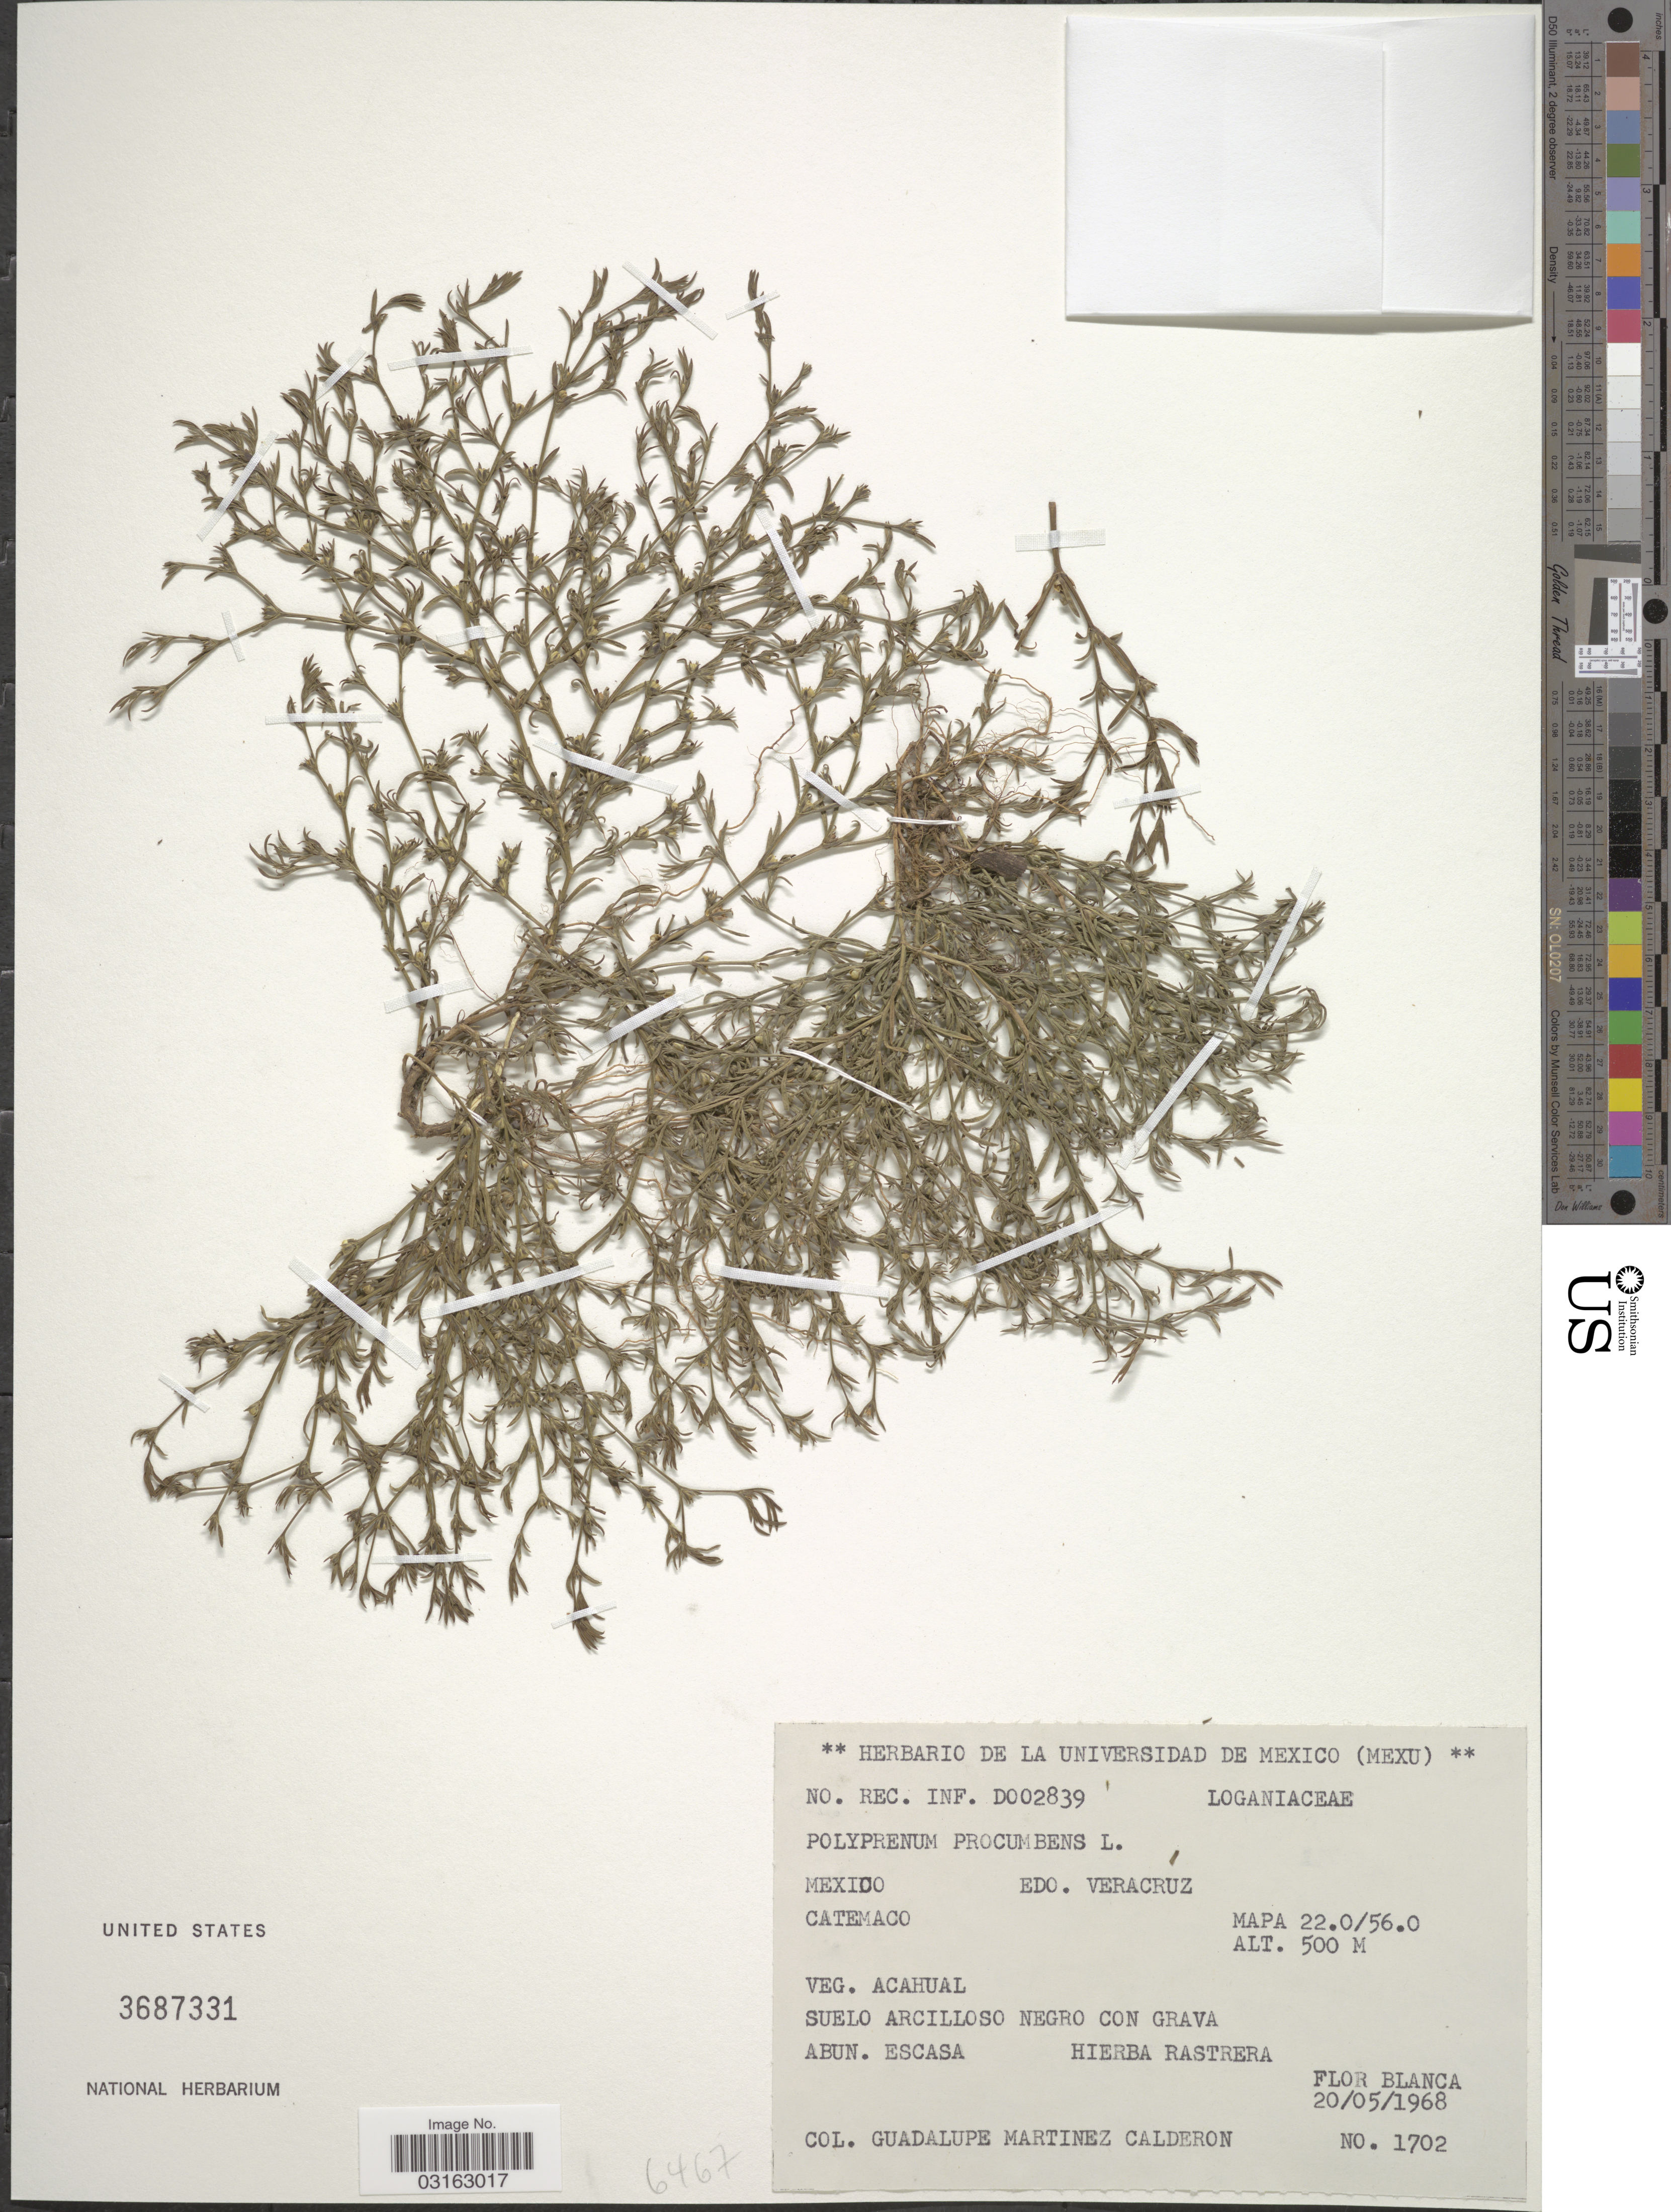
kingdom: Plantae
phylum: Tracheophyta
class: Magnoliopsida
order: Lamiales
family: Tetrachondraceae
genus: Polypremum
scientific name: Polypremum procumbens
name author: L.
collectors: G. Martinez-C.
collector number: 1702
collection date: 1968-05-20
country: Mexico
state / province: Veracruz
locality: Edo. Veracruz, Catemaco. Mapa 22.0/56.0.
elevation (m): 500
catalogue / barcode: US 3687331